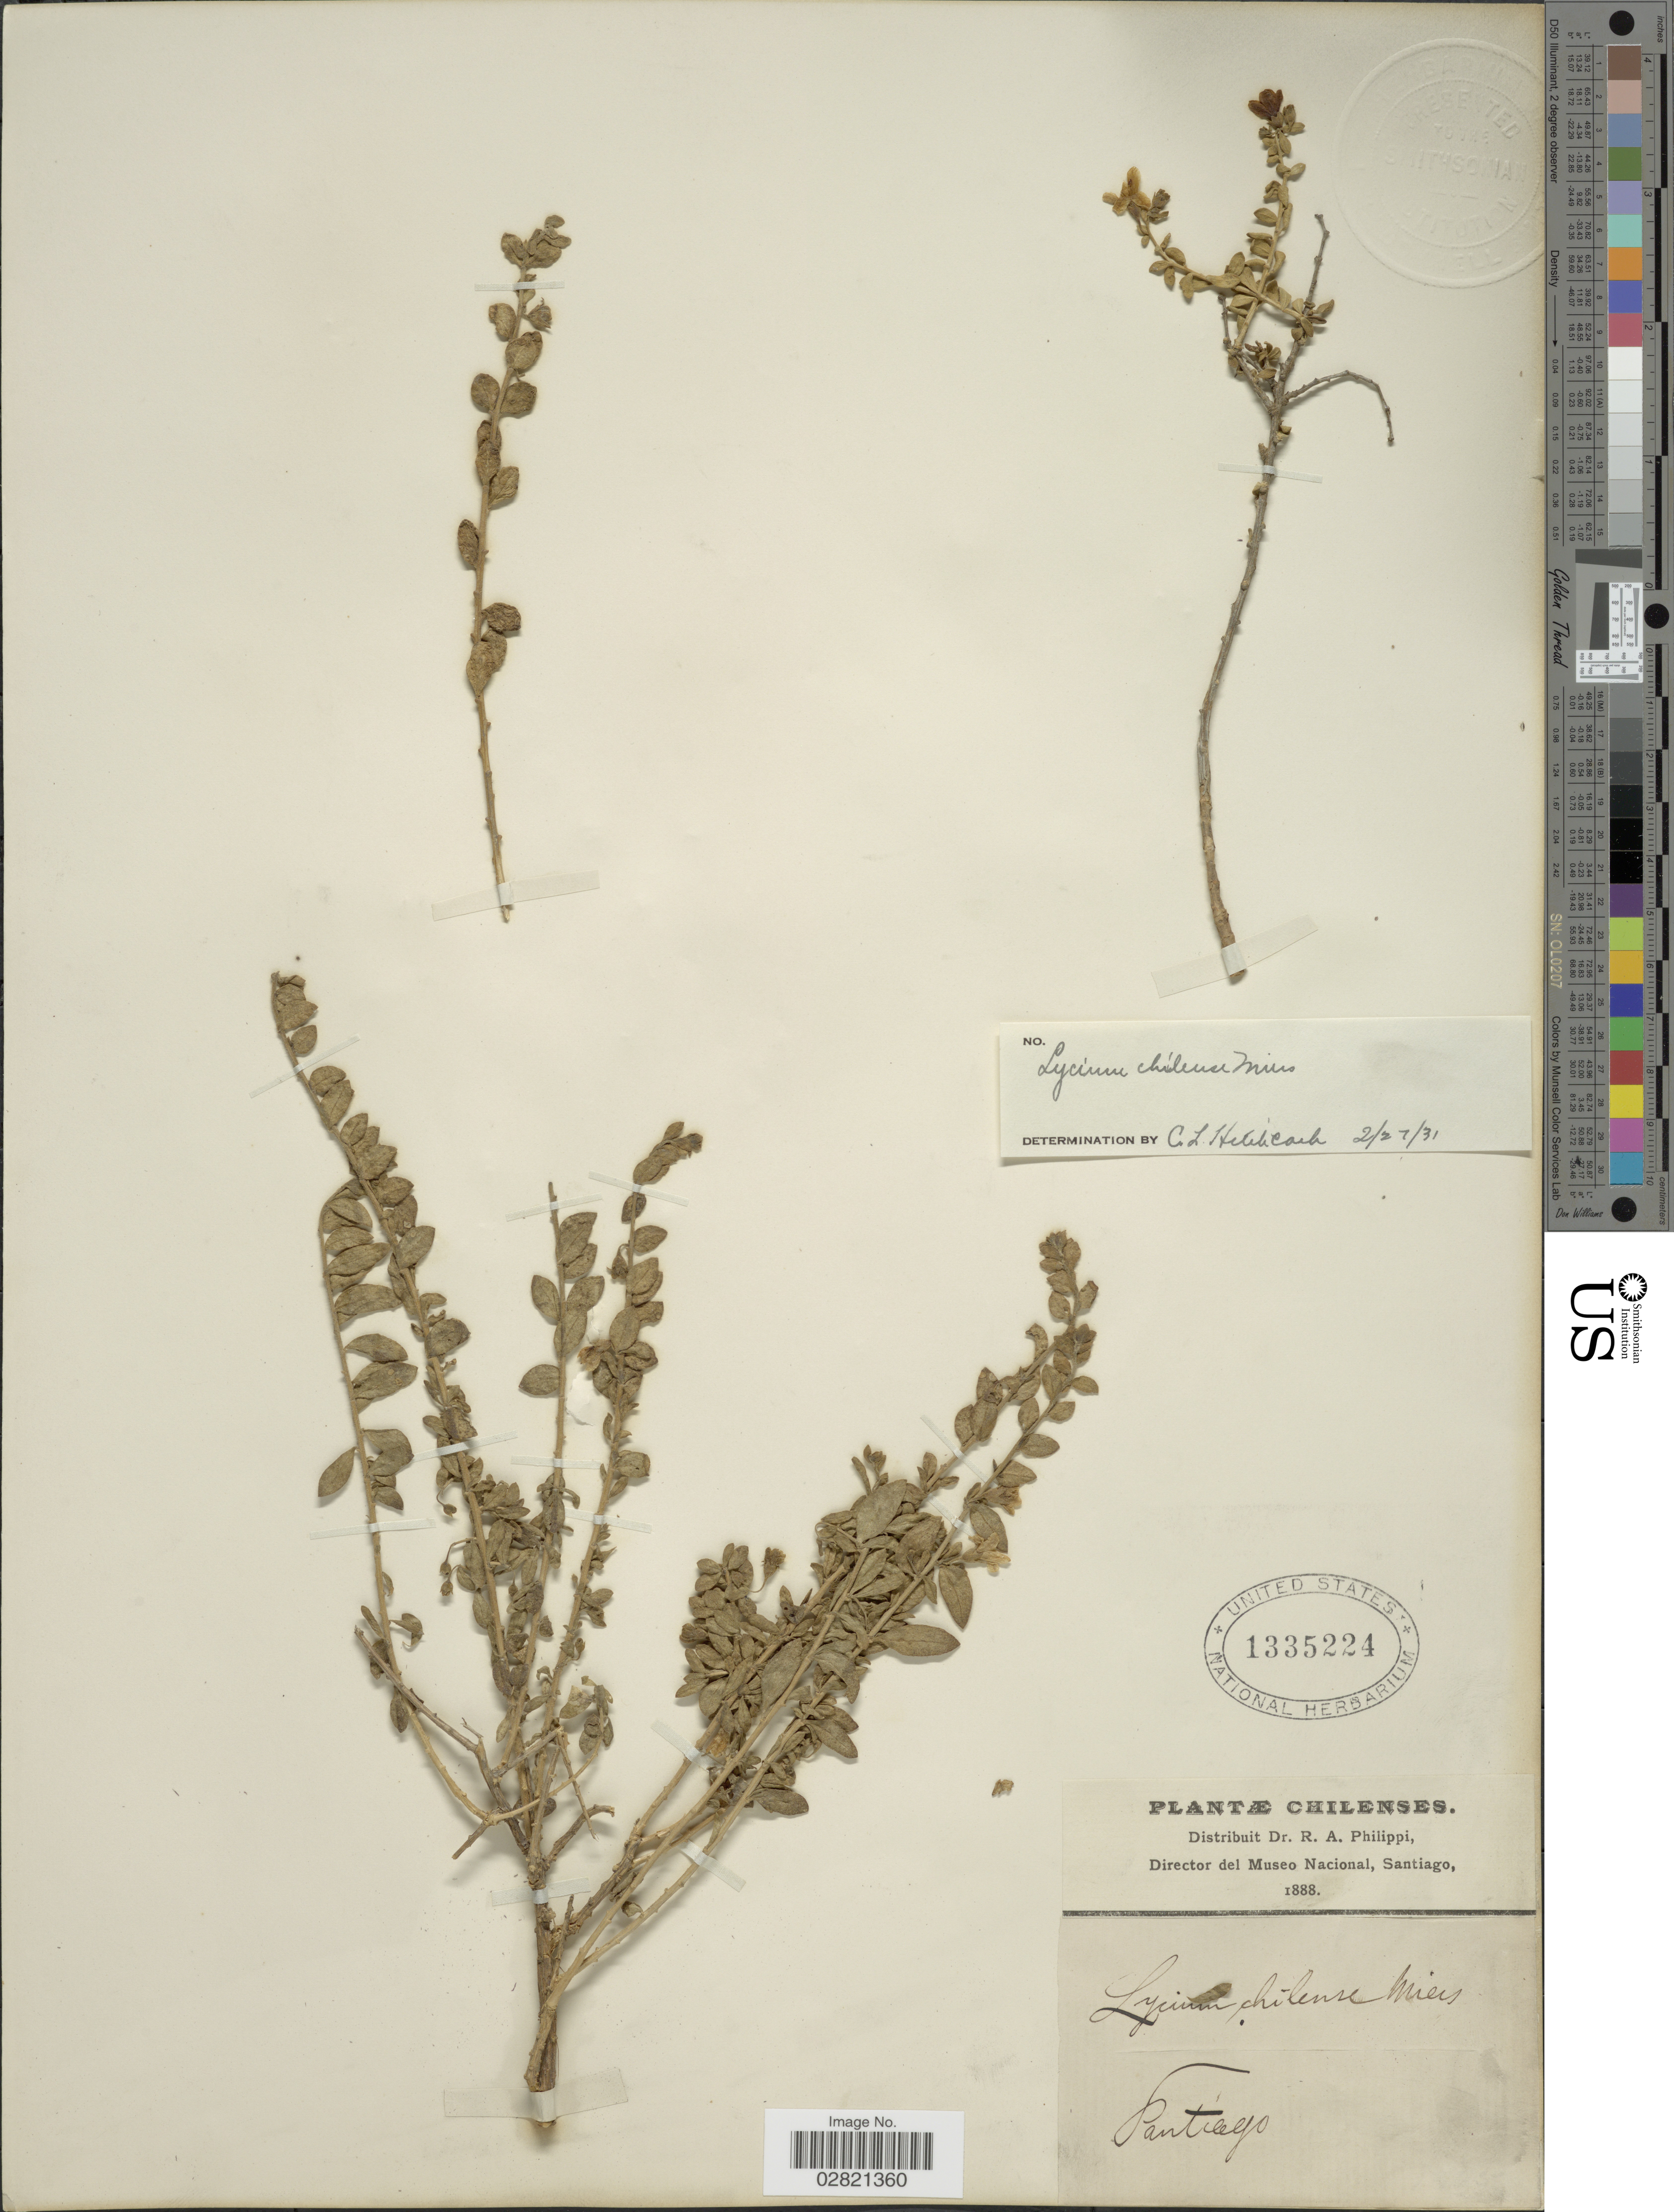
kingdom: Plantae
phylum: Tracheophyta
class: Magnoliopsida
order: Solanales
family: Solanaceae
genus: Lycium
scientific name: Lycium chilense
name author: Bertero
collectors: R. A. Philippi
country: Chile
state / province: Región Metropolitana (RM)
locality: Santiago.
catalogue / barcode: US 1335224